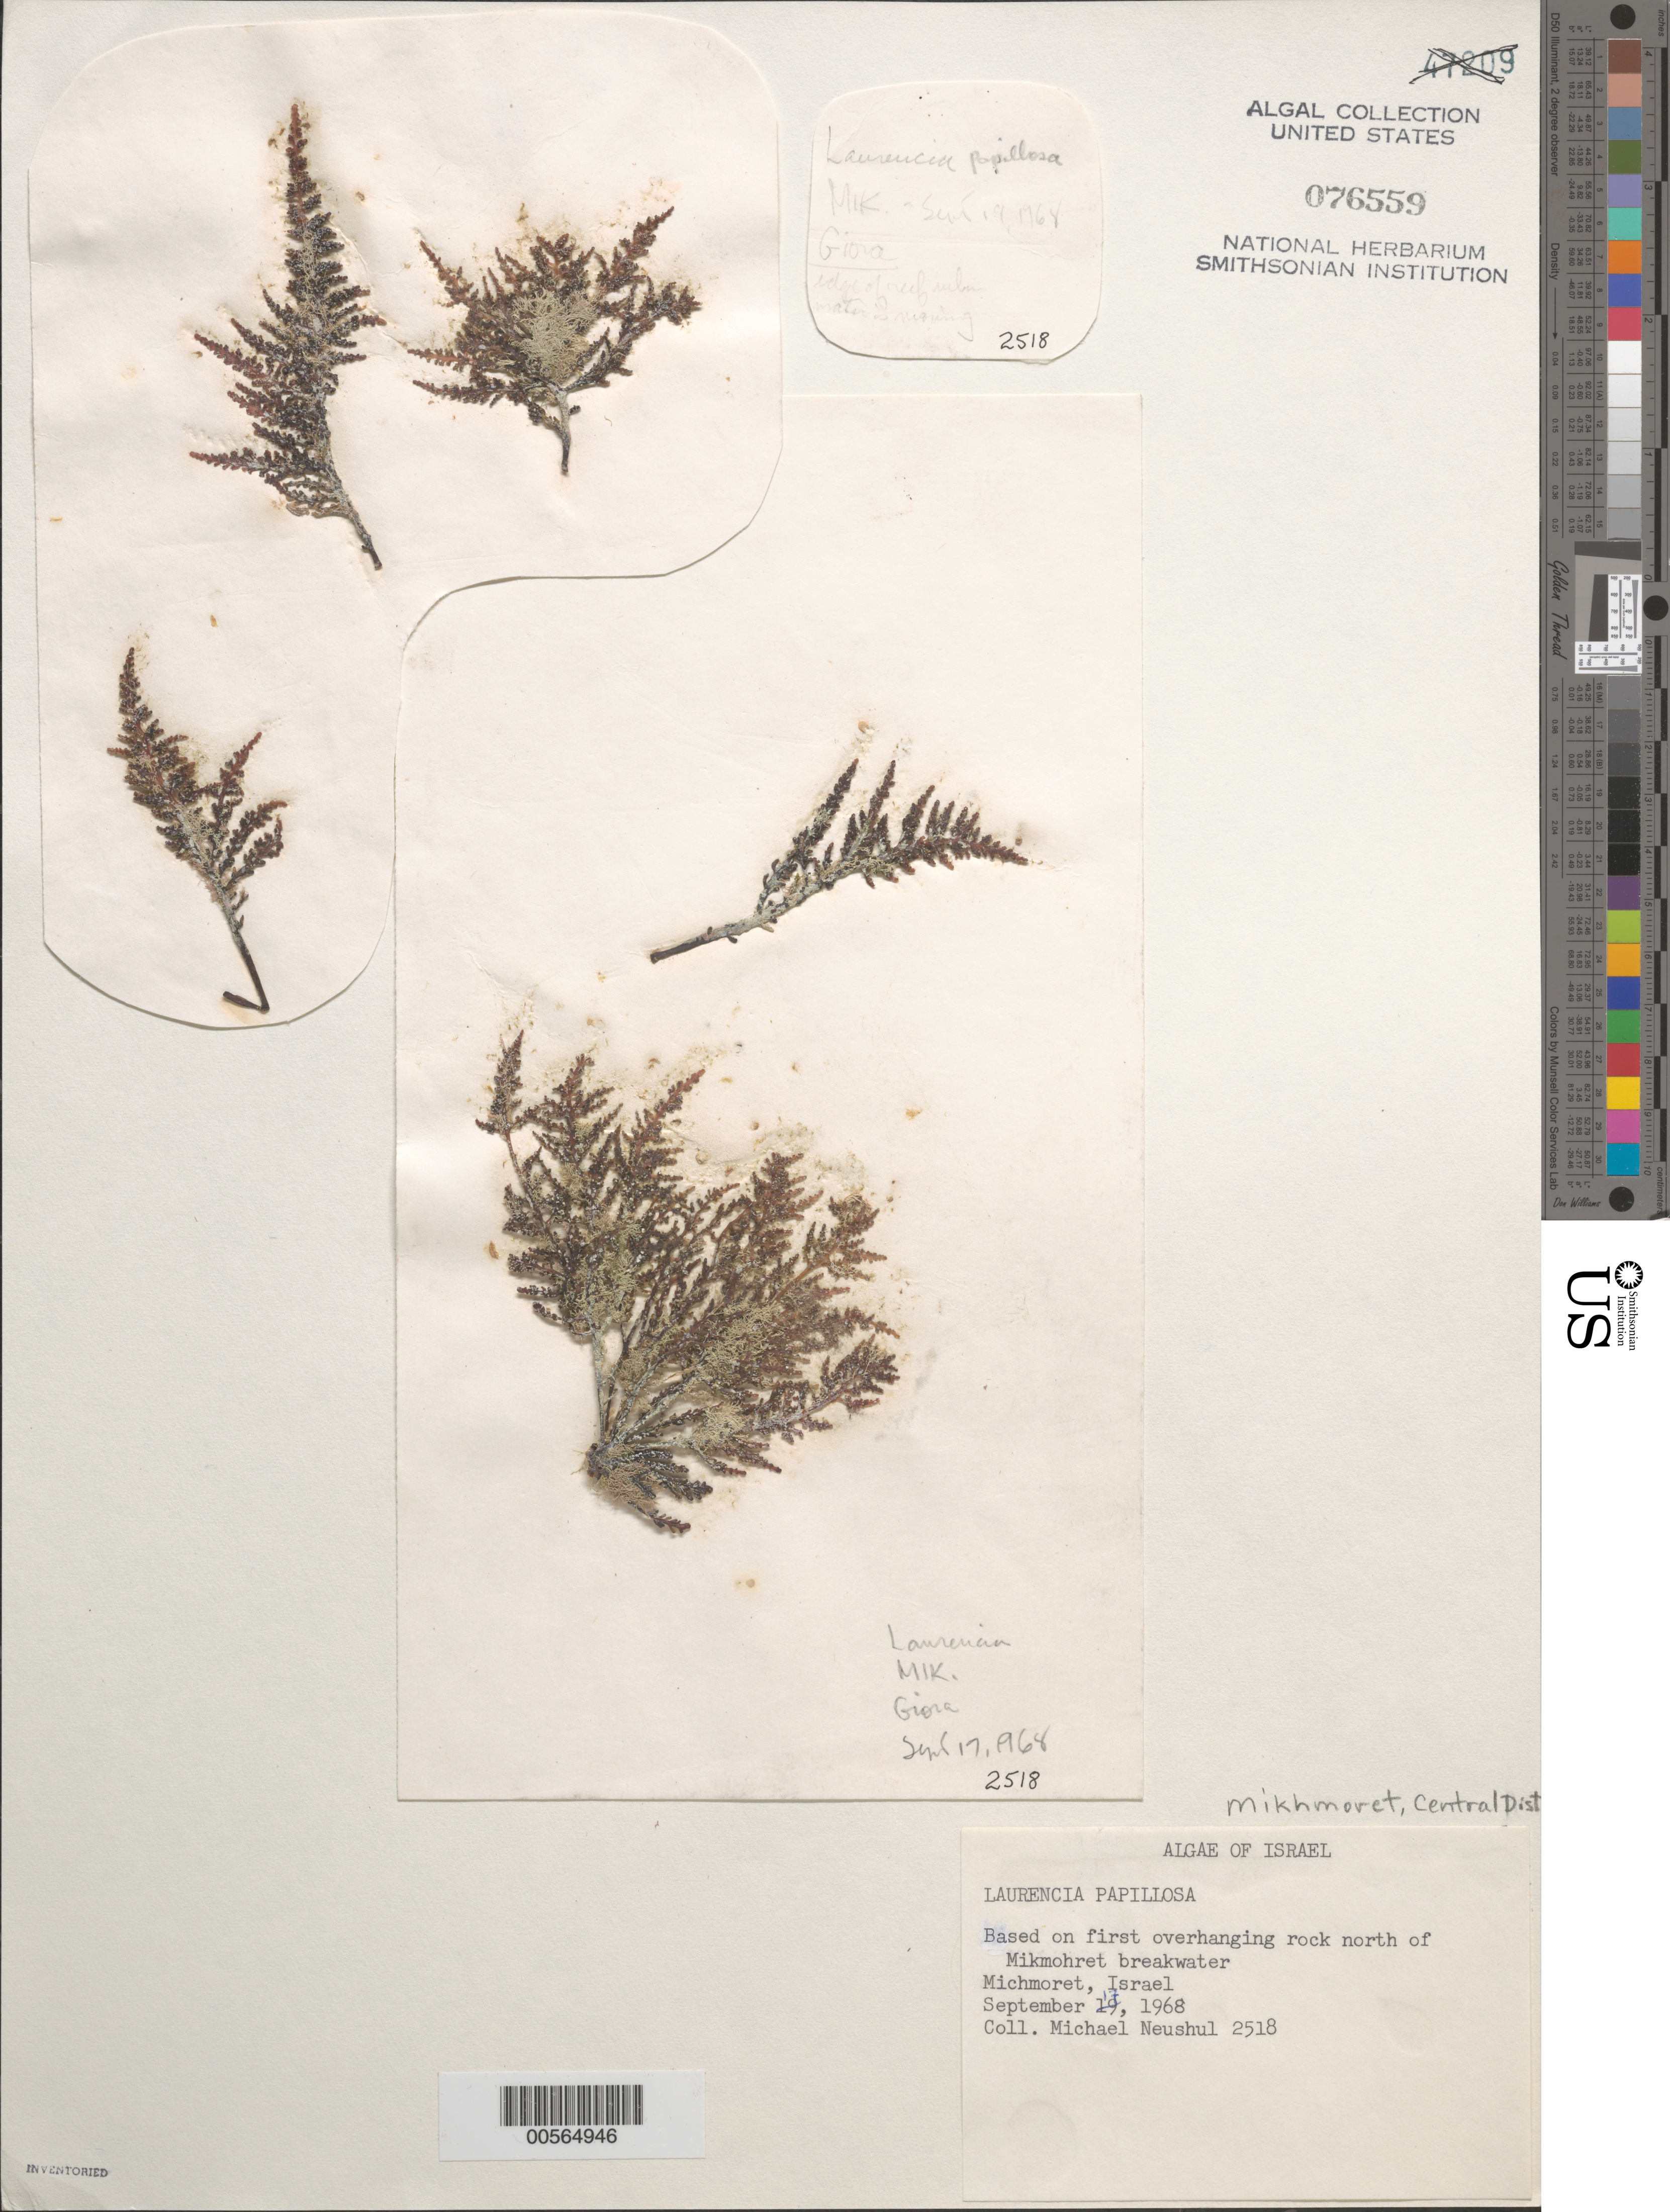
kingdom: Plantae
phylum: Rhodophyta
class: Florideophyceae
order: Ceramiales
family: Rhodomelaceae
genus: Palisada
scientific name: Palisada perforata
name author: (Bory) K.W. Nam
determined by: Algae name updating Project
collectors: M. Neushul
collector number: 2518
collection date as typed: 17 Sep 1968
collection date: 1968-09-17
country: Israel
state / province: Central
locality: Mikhmoret, N of Mikhmoret Breakwater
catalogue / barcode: US 76559